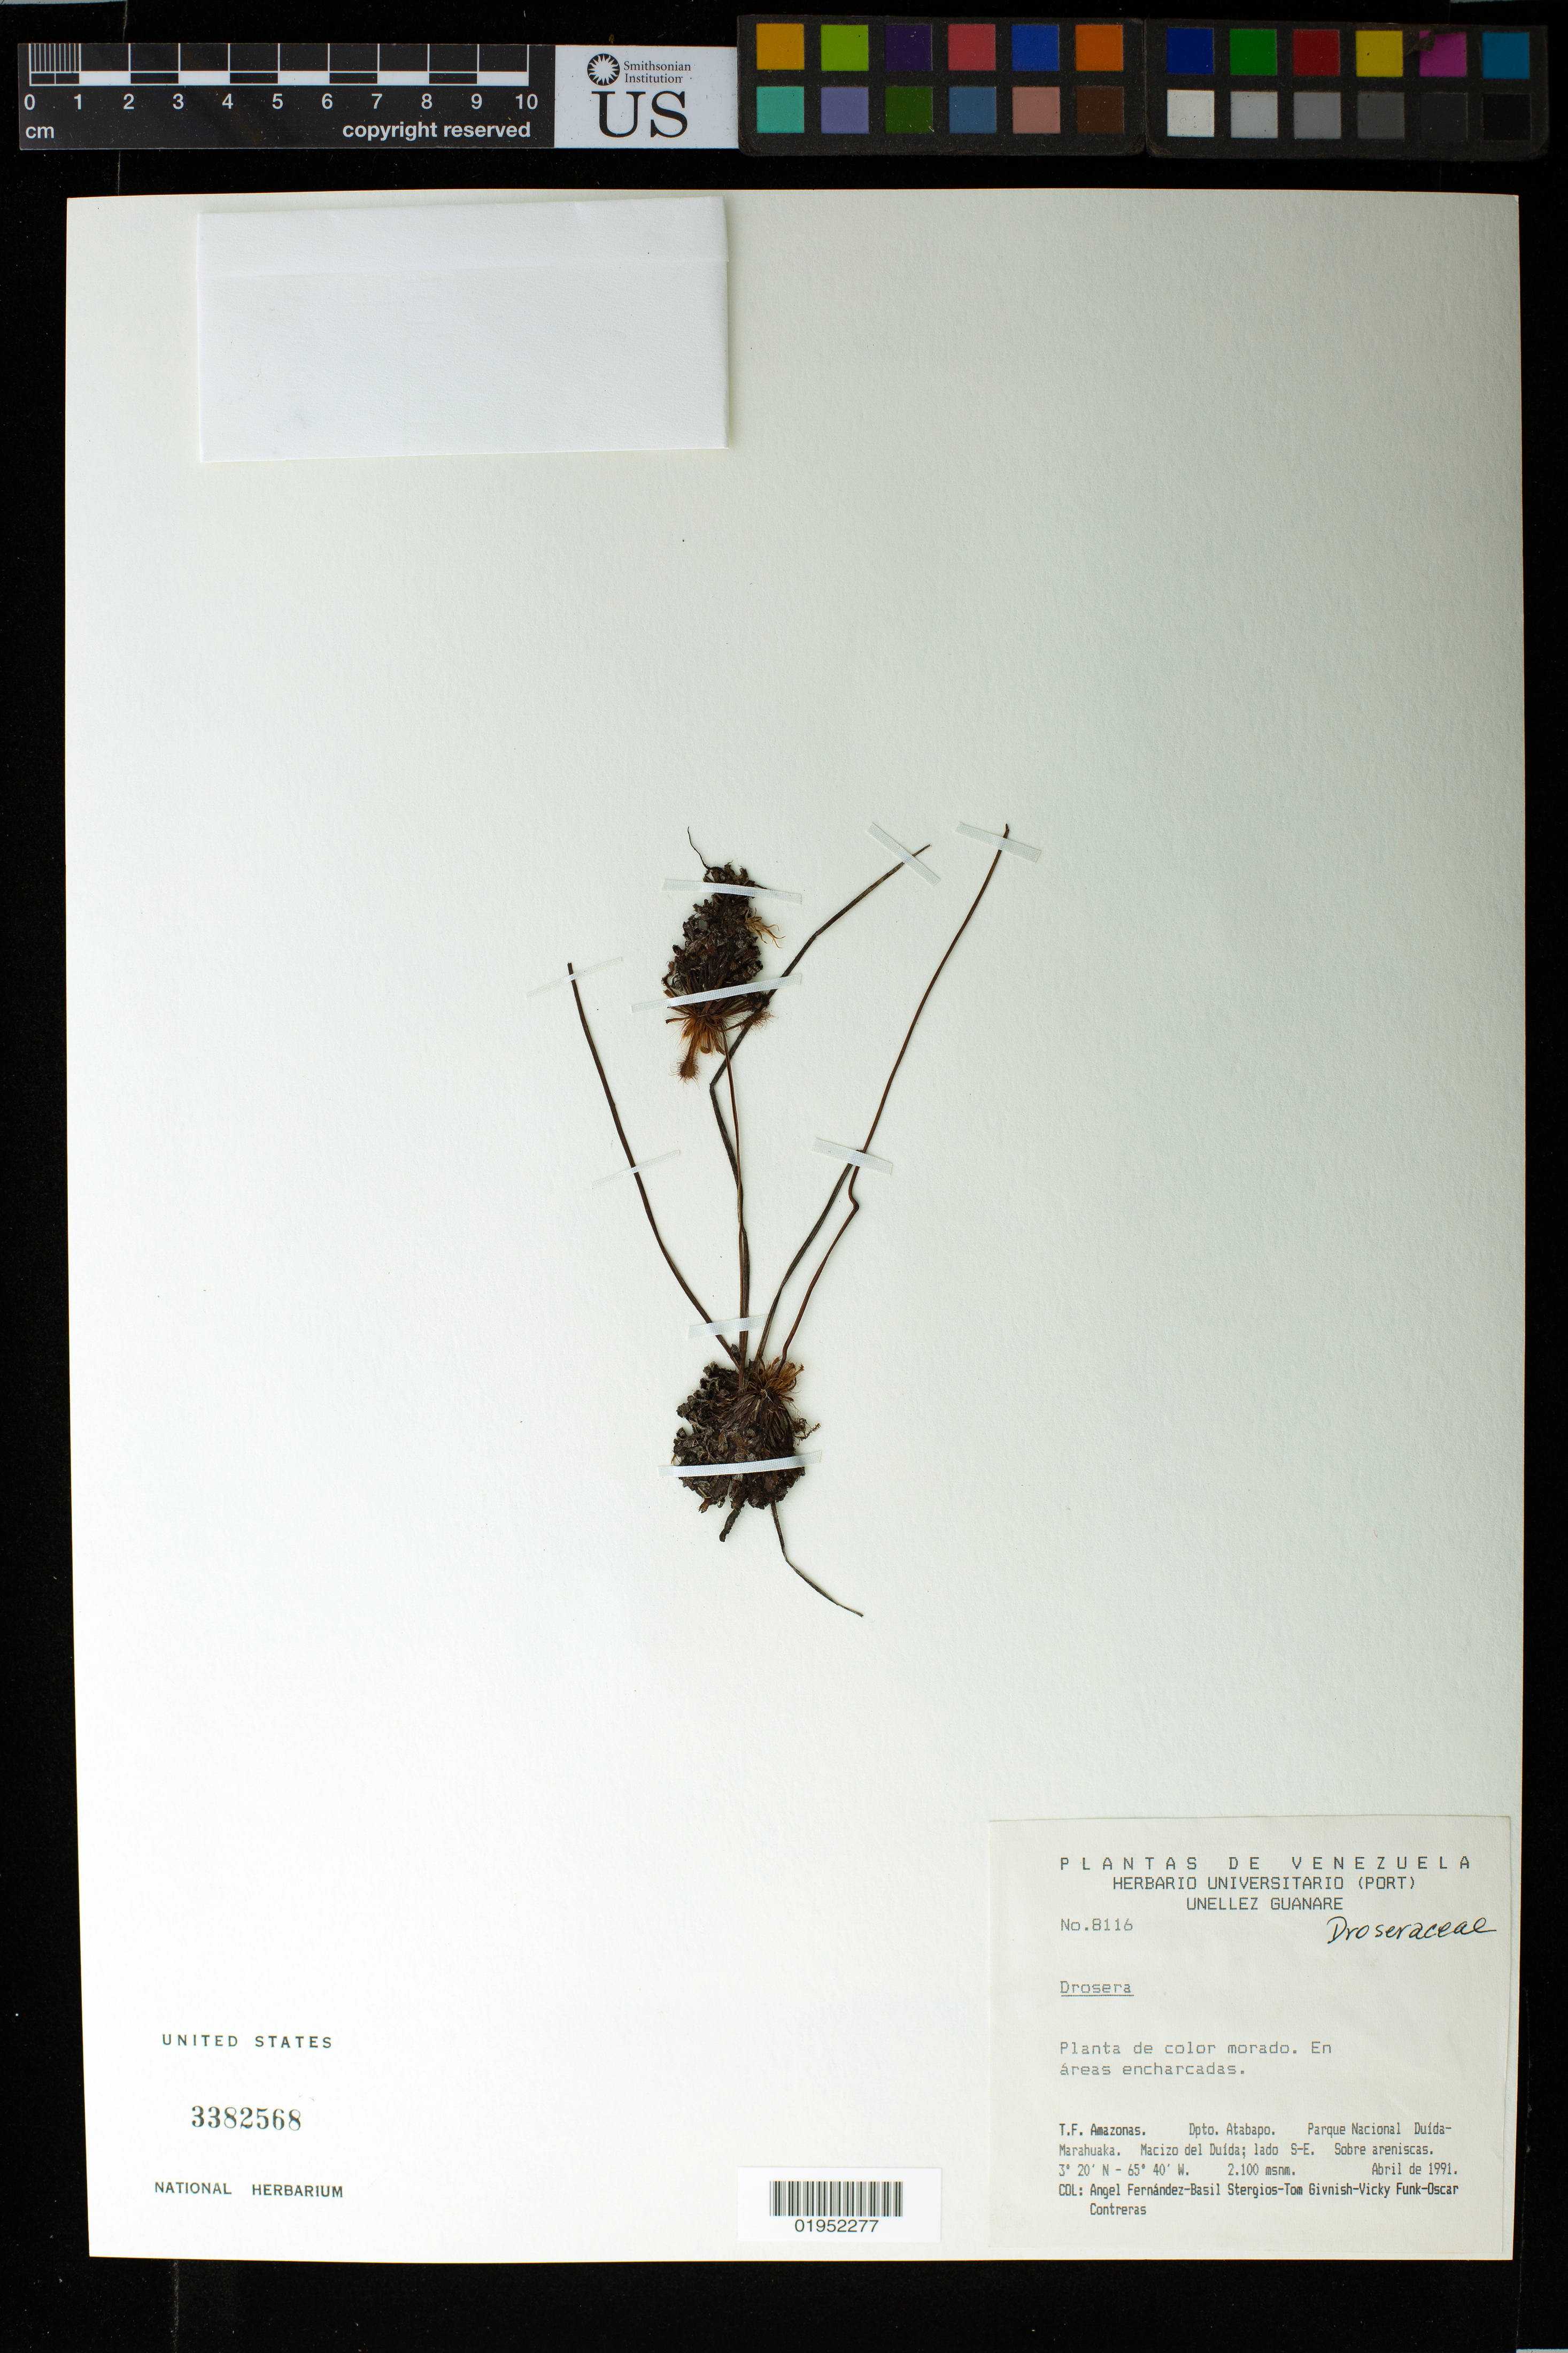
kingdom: Plantae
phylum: Tracheophyta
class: Magnoliopsida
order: Caryophyllales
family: Droseraceae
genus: Drosera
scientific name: Drosera sp.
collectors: A. Fernández, B. G. Stergios, T. J. Givnish, V. Funk & O. Contreras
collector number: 8116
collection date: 1991-04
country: Venezuela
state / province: Amazonas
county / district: Atabapo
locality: Parque Nacional Duída-Marahuaka, Macizo del Duída, lado SE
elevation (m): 2100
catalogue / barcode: US 3382568